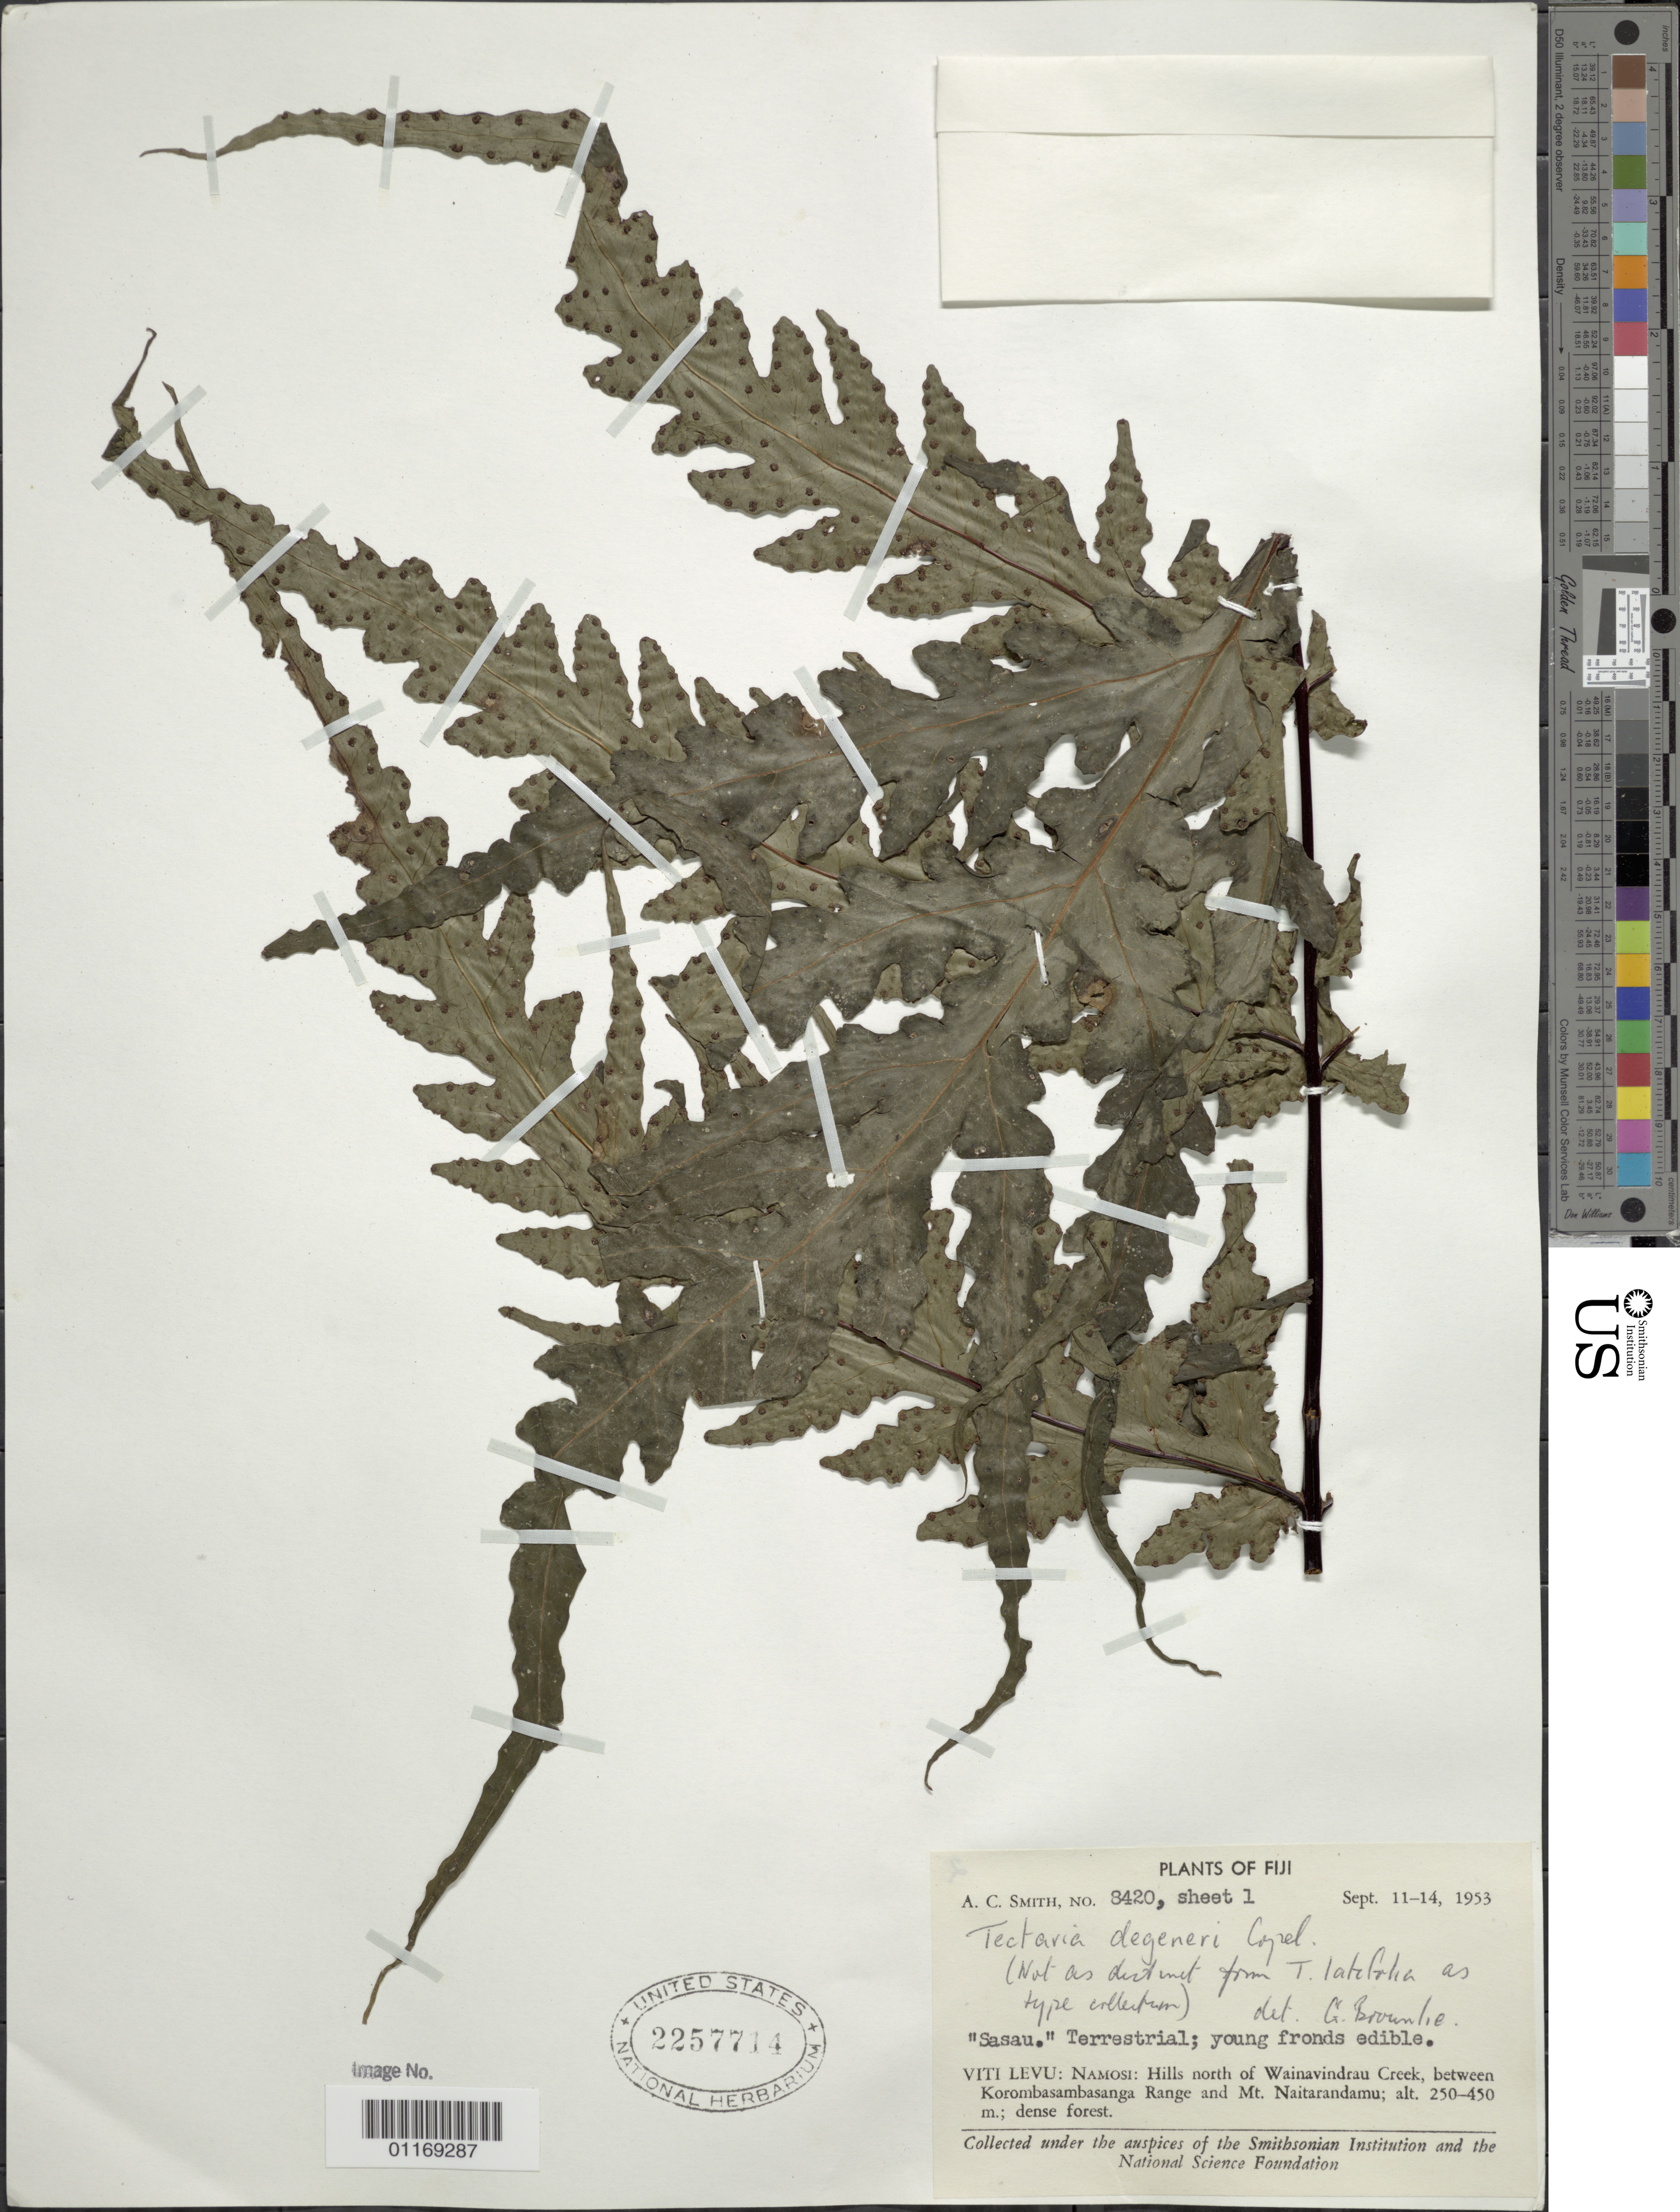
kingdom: Plantae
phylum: Tracheophyta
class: Polypodiopsida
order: Polypodiales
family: Tectariaceae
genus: Tectaria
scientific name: Tectaria degeneri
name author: Copel.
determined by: Brownlie, G.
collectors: A. C. Smith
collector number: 8420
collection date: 1953-09-11/1953-09-14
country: Fiji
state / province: Central Division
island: Viti Levu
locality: Namosi: hills North of Wainavindrau Creek, between Korombasambasanga Range and Mt. Naitarandamu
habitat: Dense forest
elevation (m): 250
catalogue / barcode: US 2257714